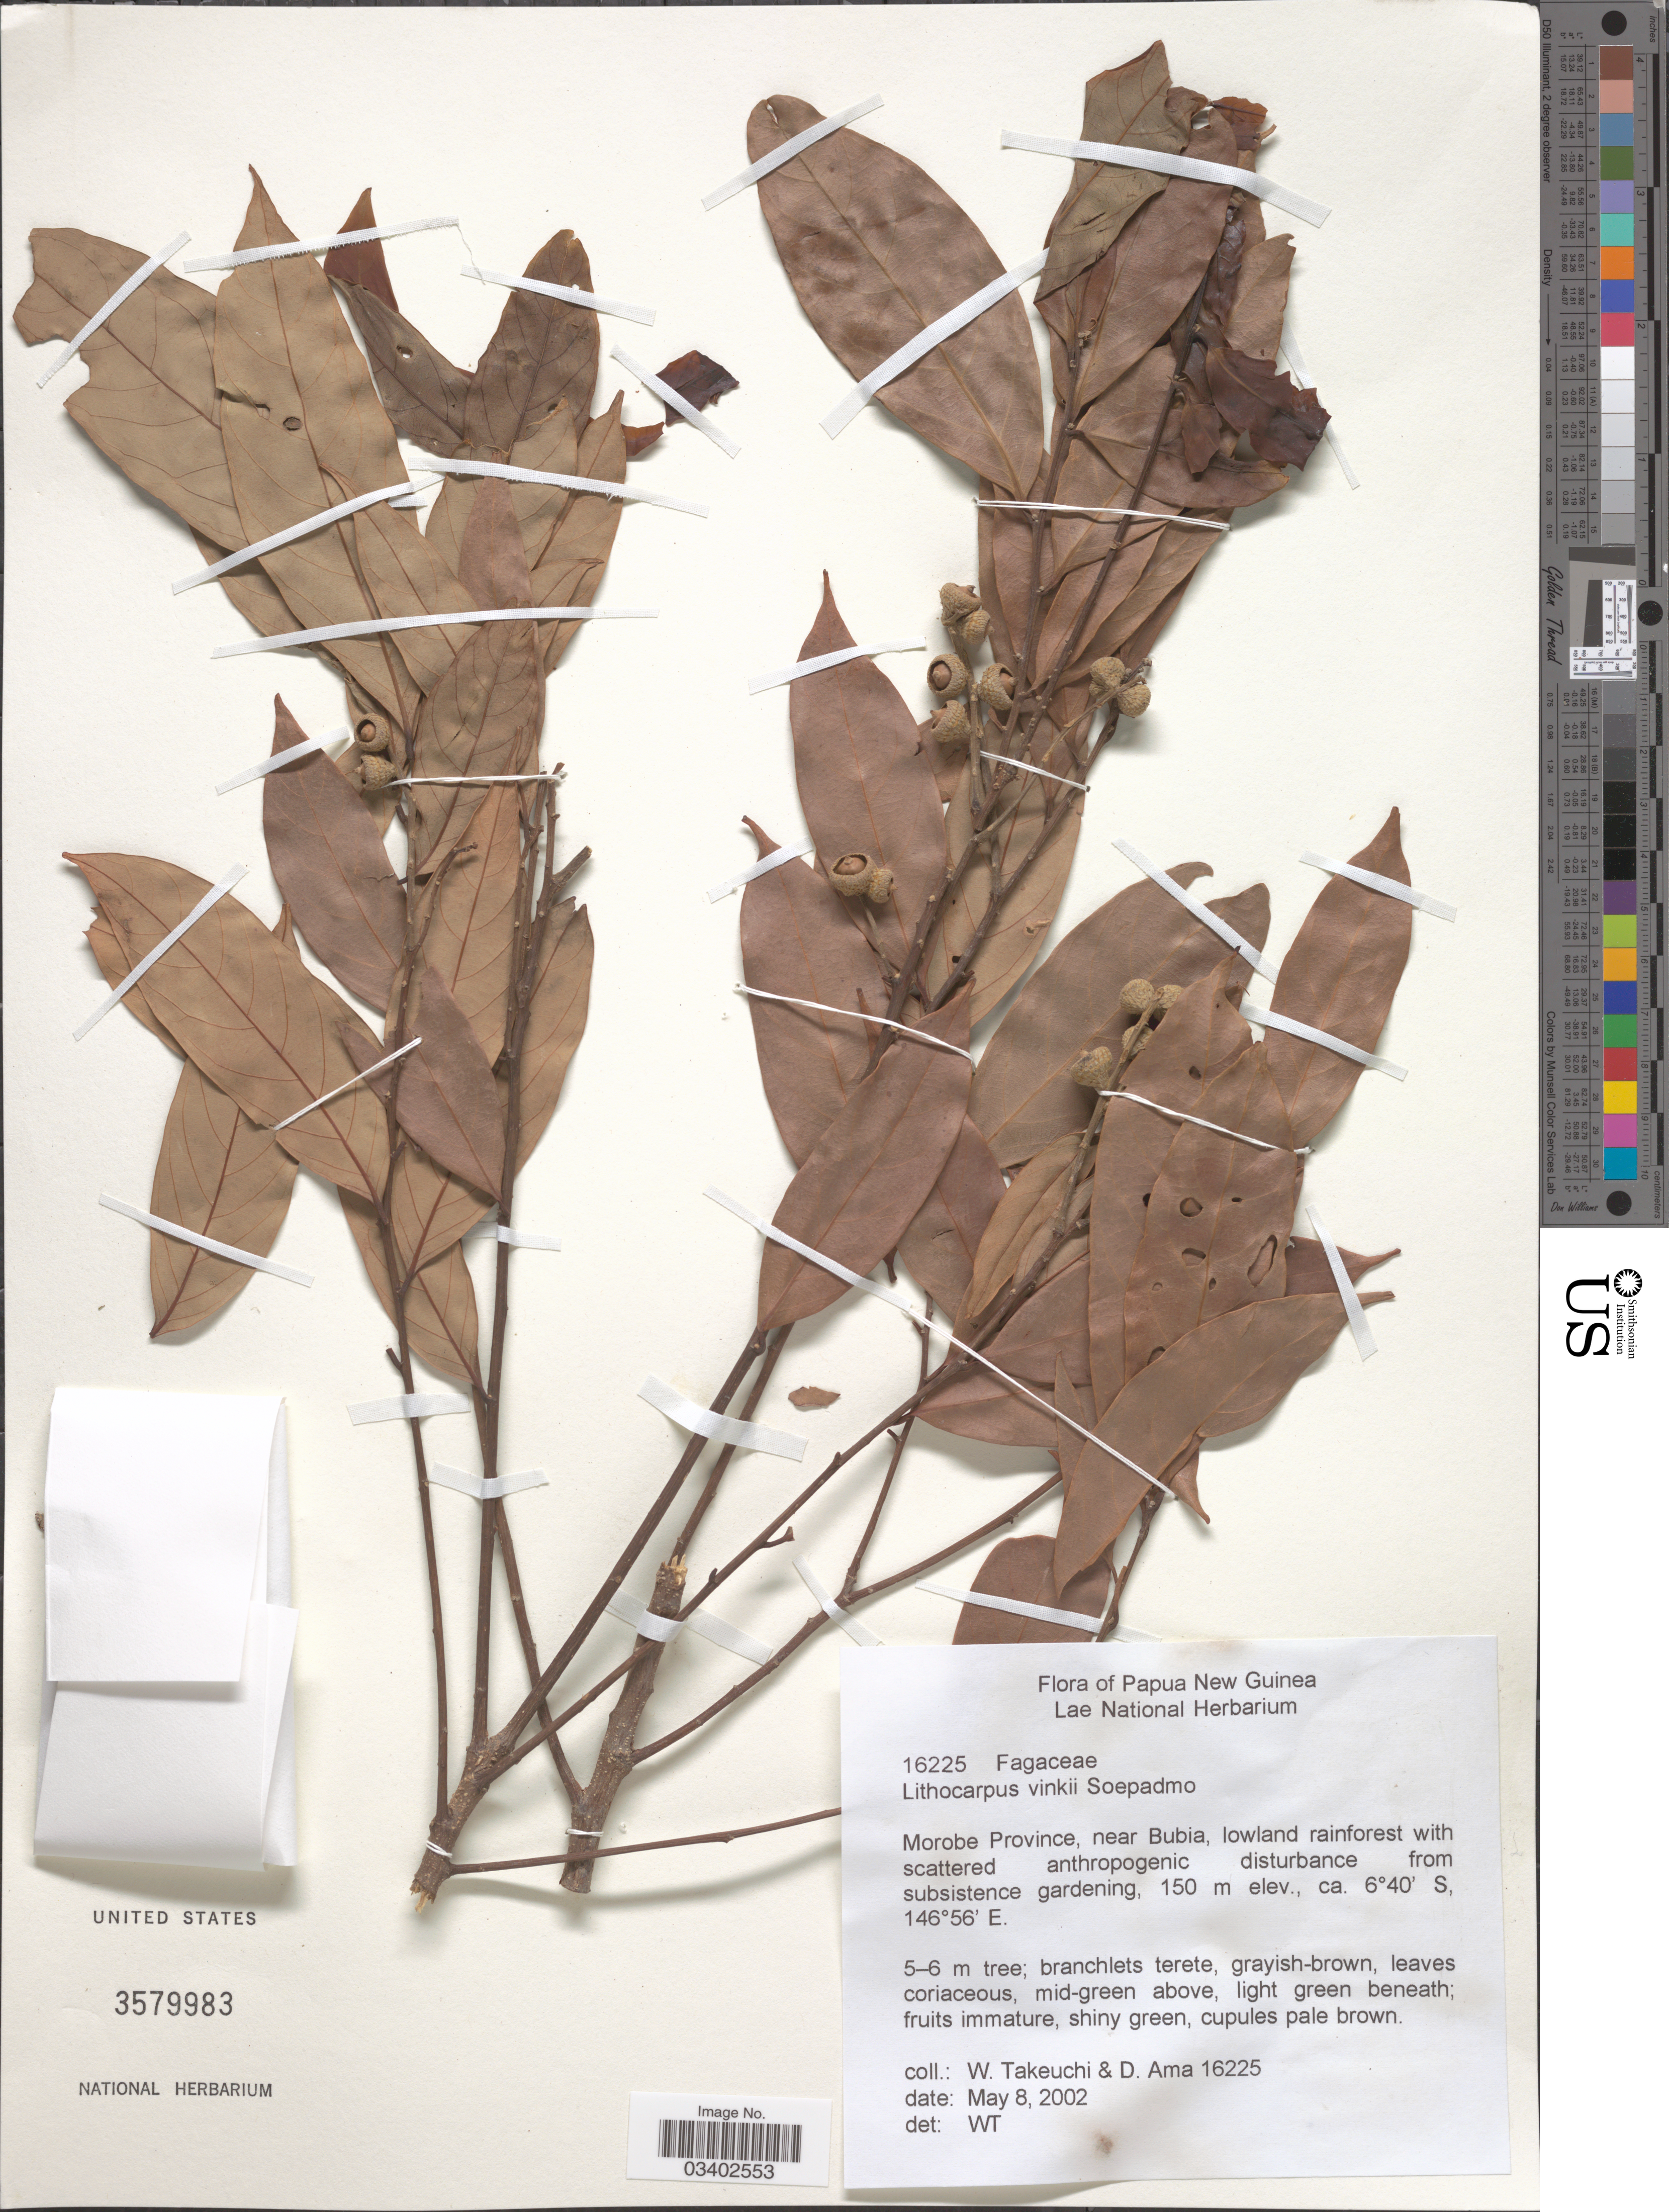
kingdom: Plantae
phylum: Tracheophyta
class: Magnoliopsida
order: Fagales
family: Fagaceae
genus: Lithocarpus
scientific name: Lithocarpus vinkii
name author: Soepadmo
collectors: W. Takeuchi & D. Ama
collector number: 16225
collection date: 2002-05-08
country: Papua New Guinea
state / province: Morobe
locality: Near Bubia, lowland rainforest with scattered anthropogenic disturbance from subsistence gardening.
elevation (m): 150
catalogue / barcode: US 3579983